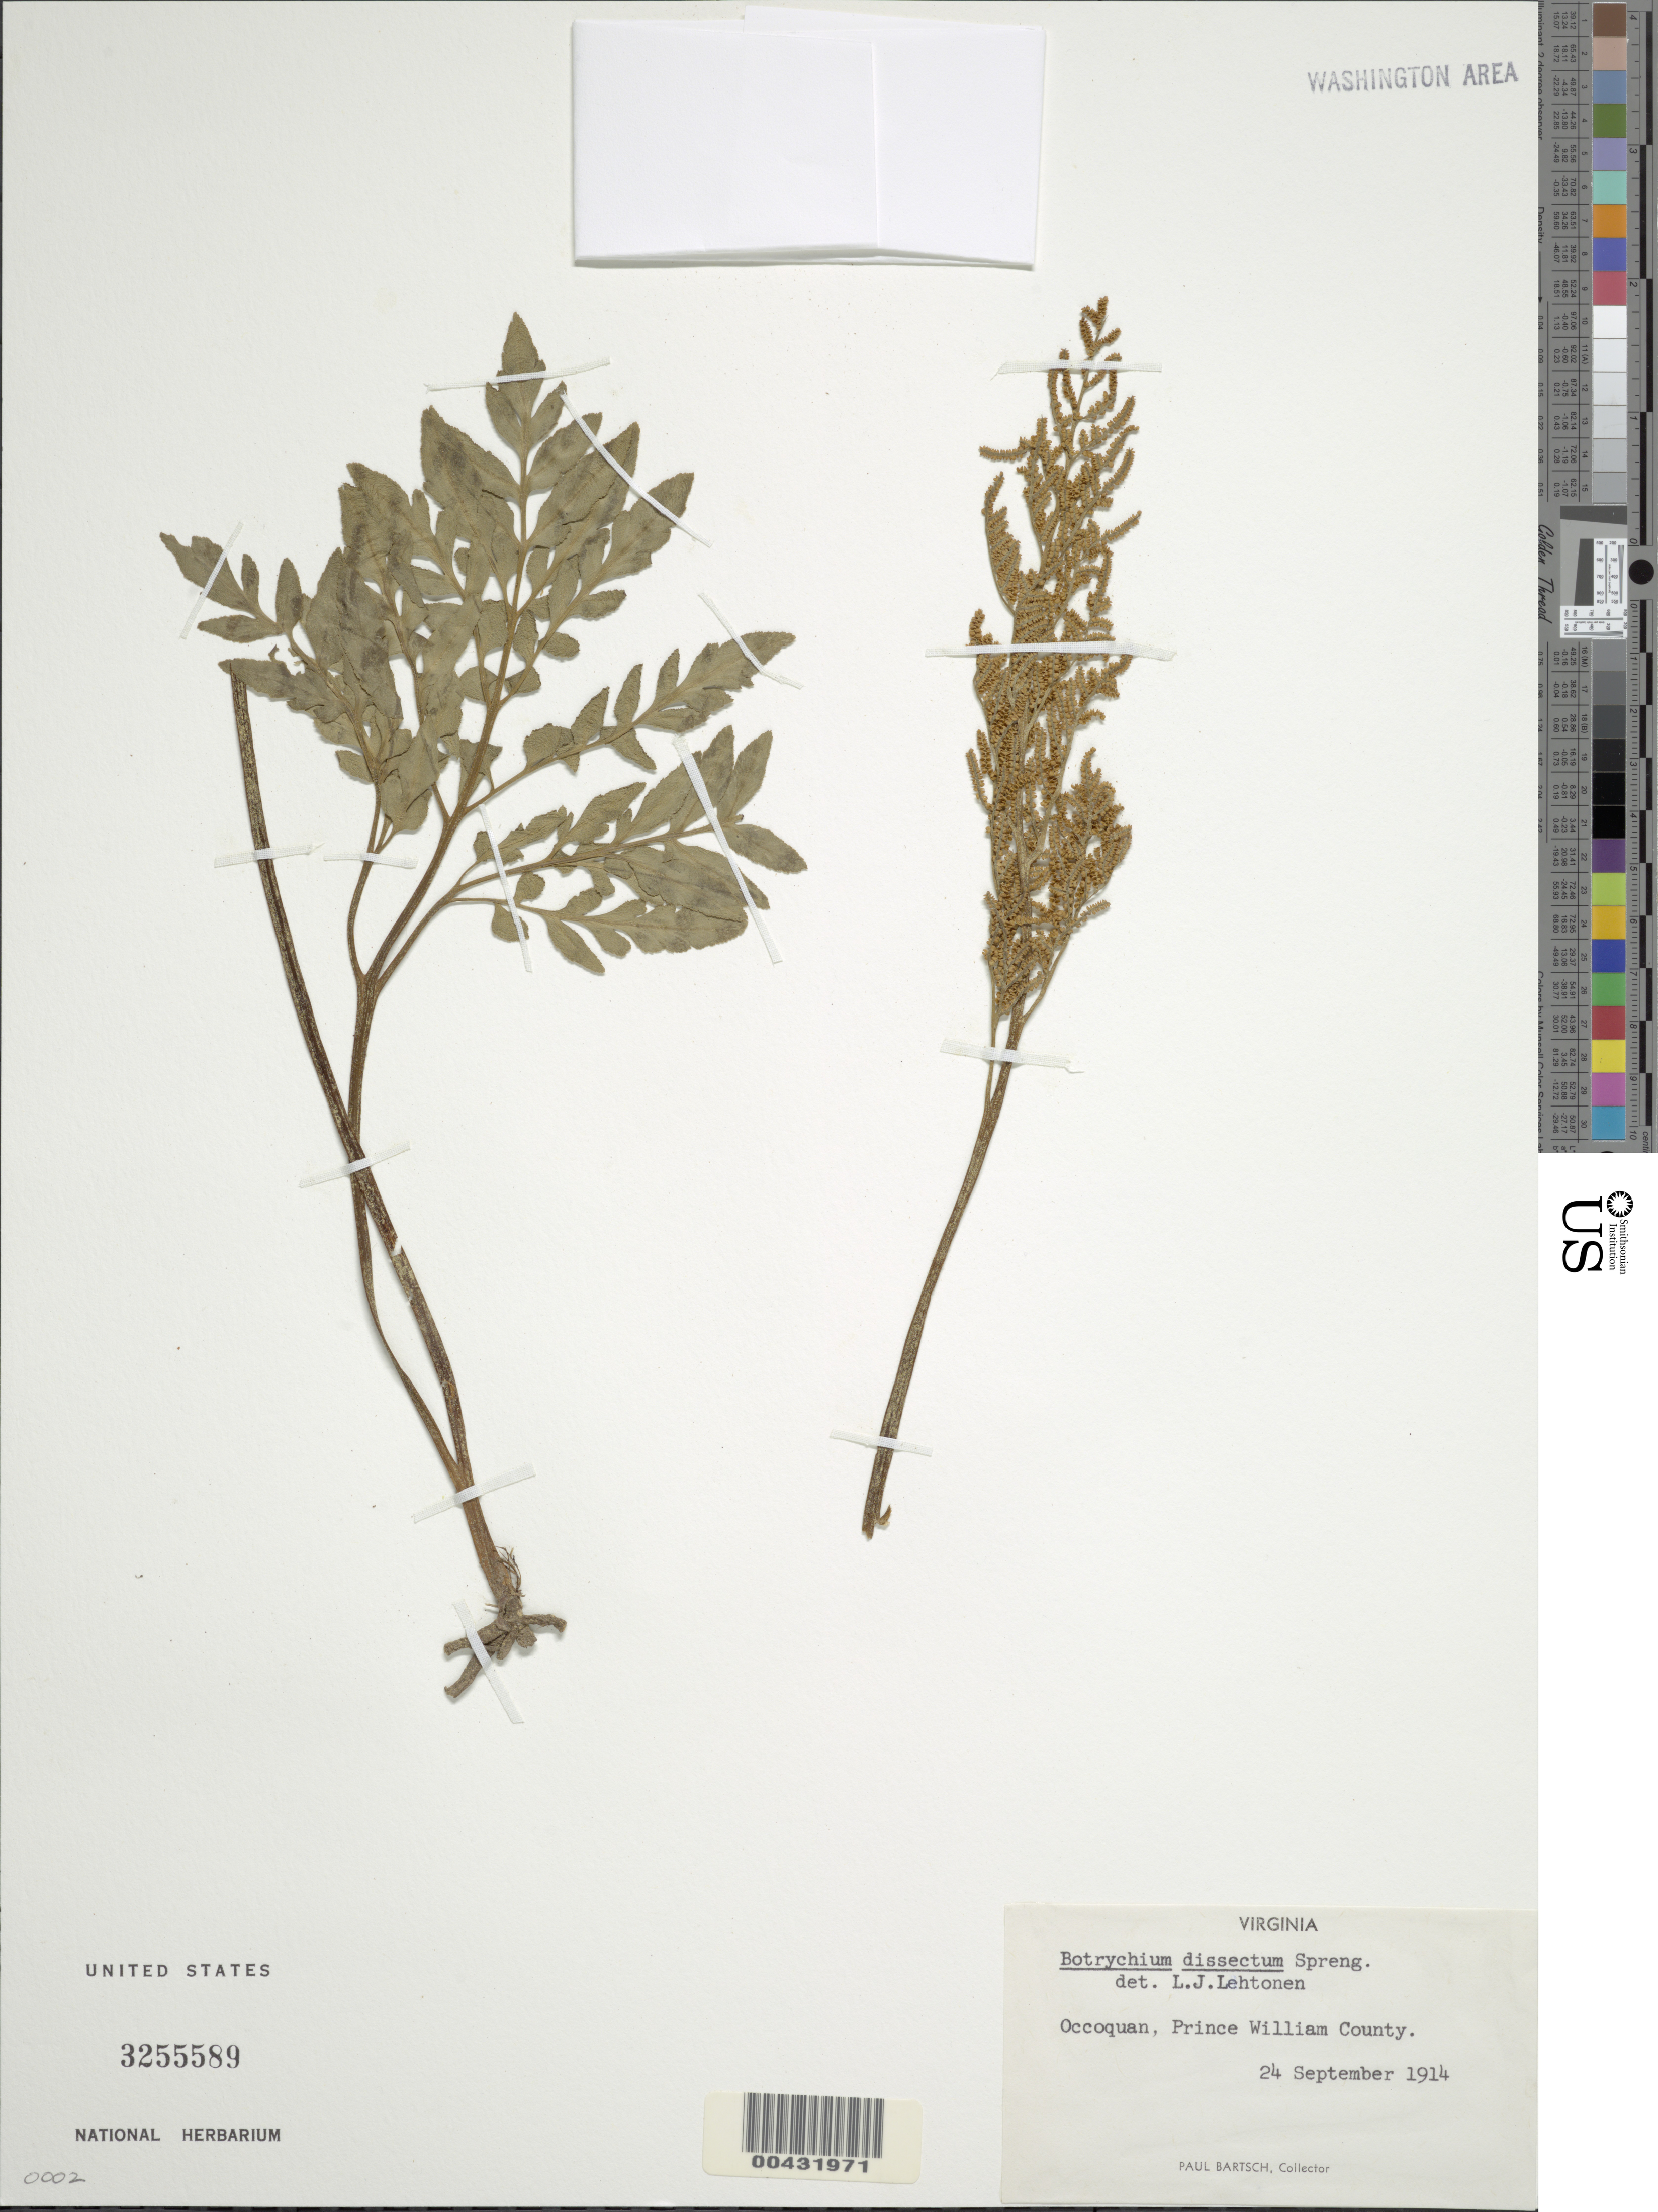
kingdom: Plantae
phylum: Tracheophyta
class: Polypodiopsida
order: Ophioglossales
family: Ophioglossaceae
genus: Botrychium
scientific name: Botrychium dissectum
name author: Spreng.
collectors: P. Bartsch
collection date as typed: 24 Sep 1914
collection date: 1914-09-24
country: United States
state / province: Virginia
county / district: Prince William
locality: Occoquan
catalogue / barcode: US 3255589